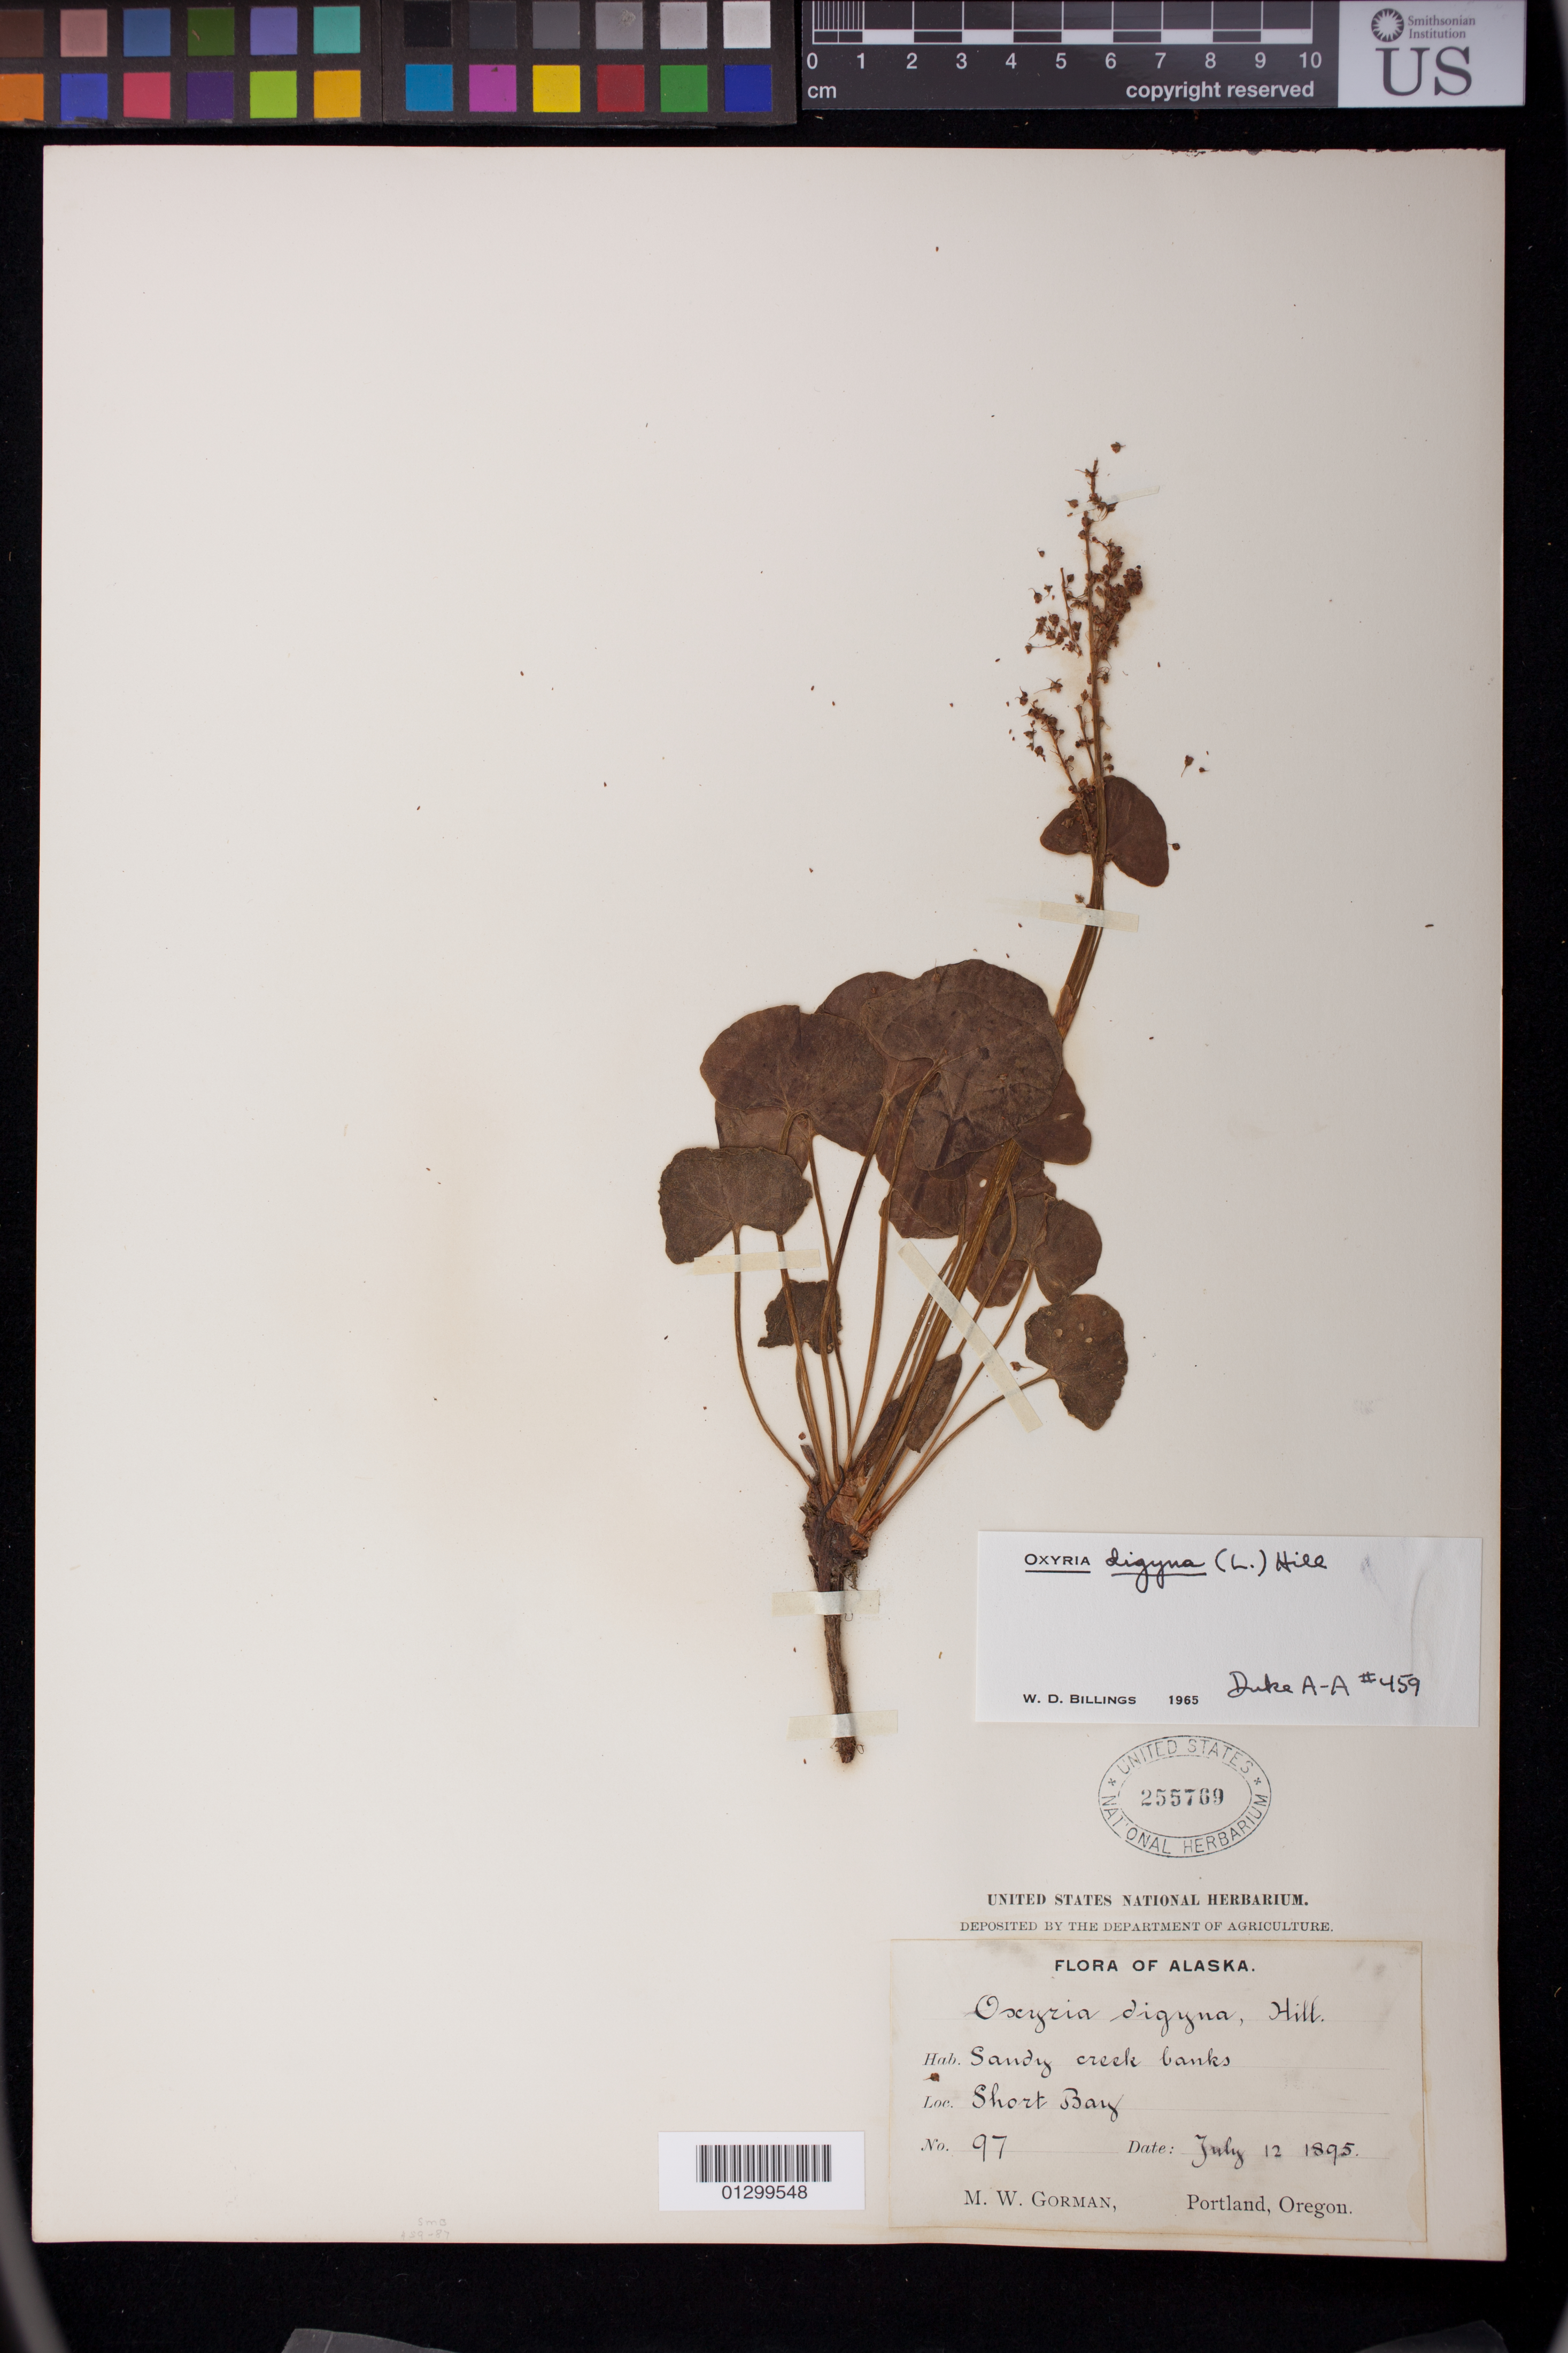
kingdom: Plantae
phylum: Tracheophyta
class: Magnoliopsida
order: Caryophyllales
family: Polygonaceae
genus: Oxyria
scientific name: Oxyria digyna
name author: (L.) Hill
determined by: Billings, W. D.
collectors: M. W. Gorman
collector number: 97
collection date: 1895-07-12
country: United States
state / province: Alaska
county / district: Ketchikan Gateway Borough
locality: Short Bay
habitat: Sandy creek banks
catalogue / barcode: US 255769